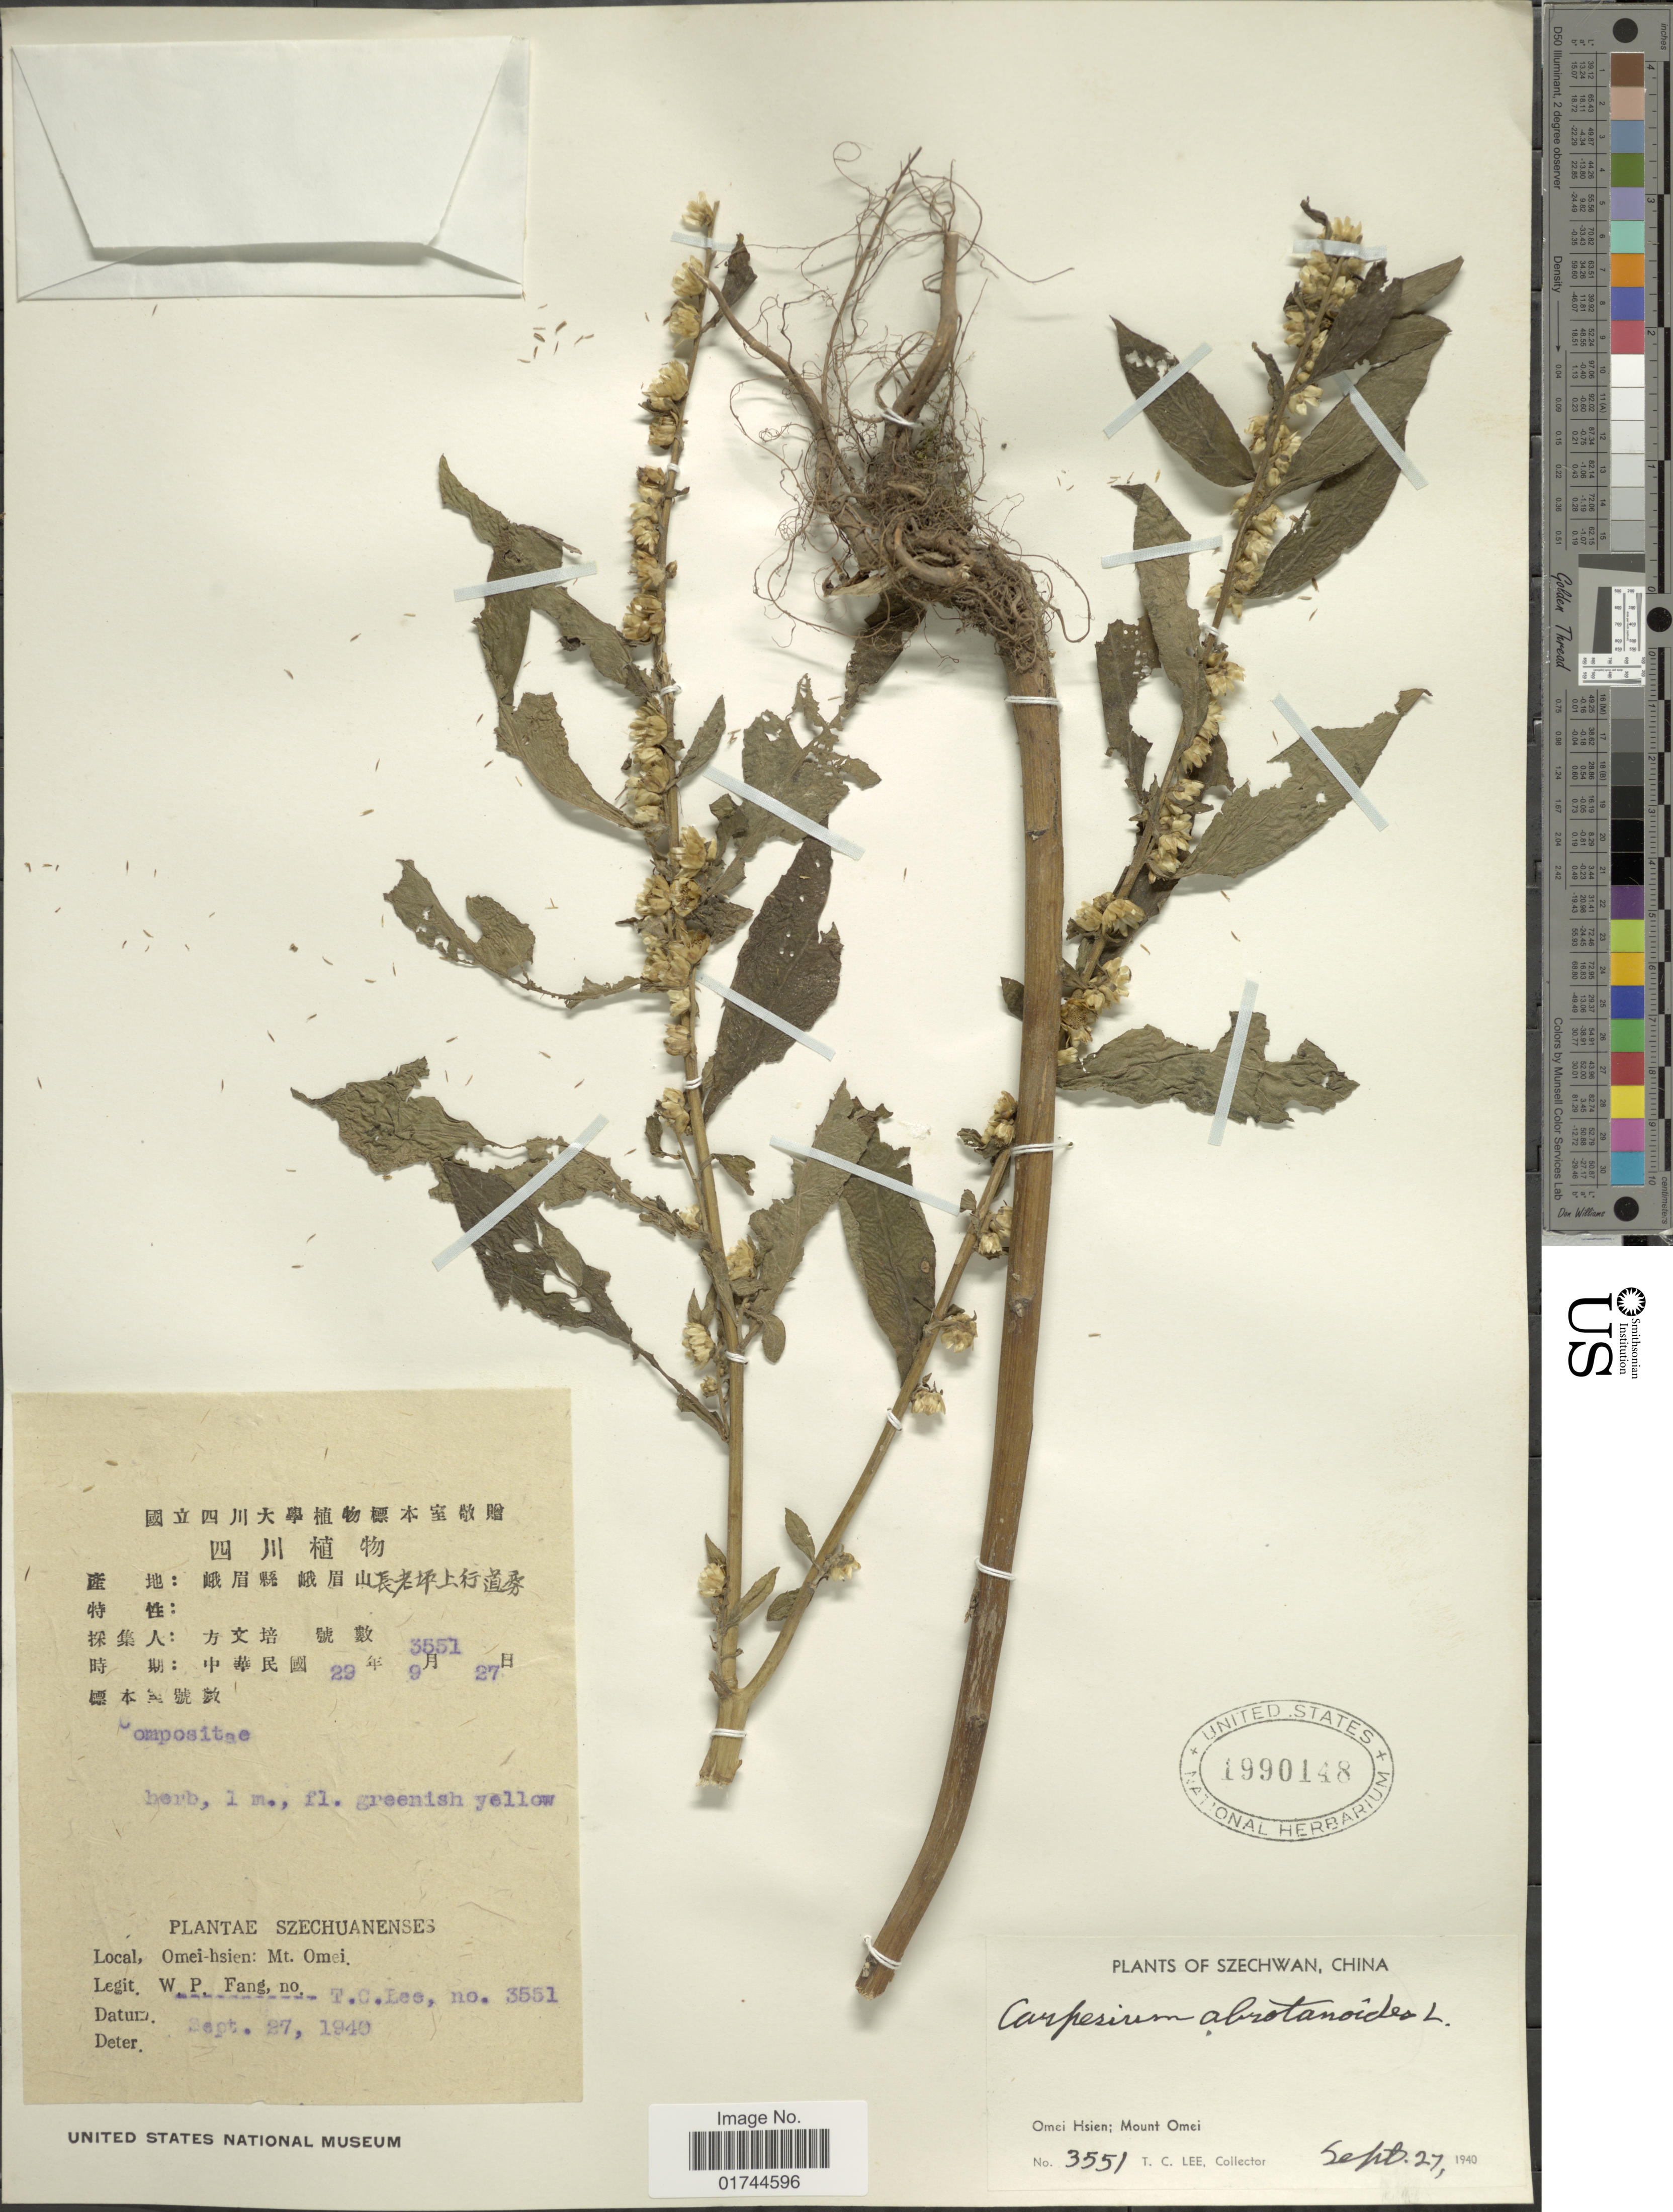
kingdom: Plantae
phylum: Tracheophyta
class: Magnoliopsida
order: Asterales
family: Asteraceae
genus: Carpesium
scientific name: Carpesium abrotanoides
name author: L.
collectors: W. P. Fang & T. Lee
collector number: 3551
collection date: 1940-09-27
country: China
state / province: Sichuan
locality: Szechuanenses, Omei-hsien: Mt. Omei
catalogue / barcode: US 1990148